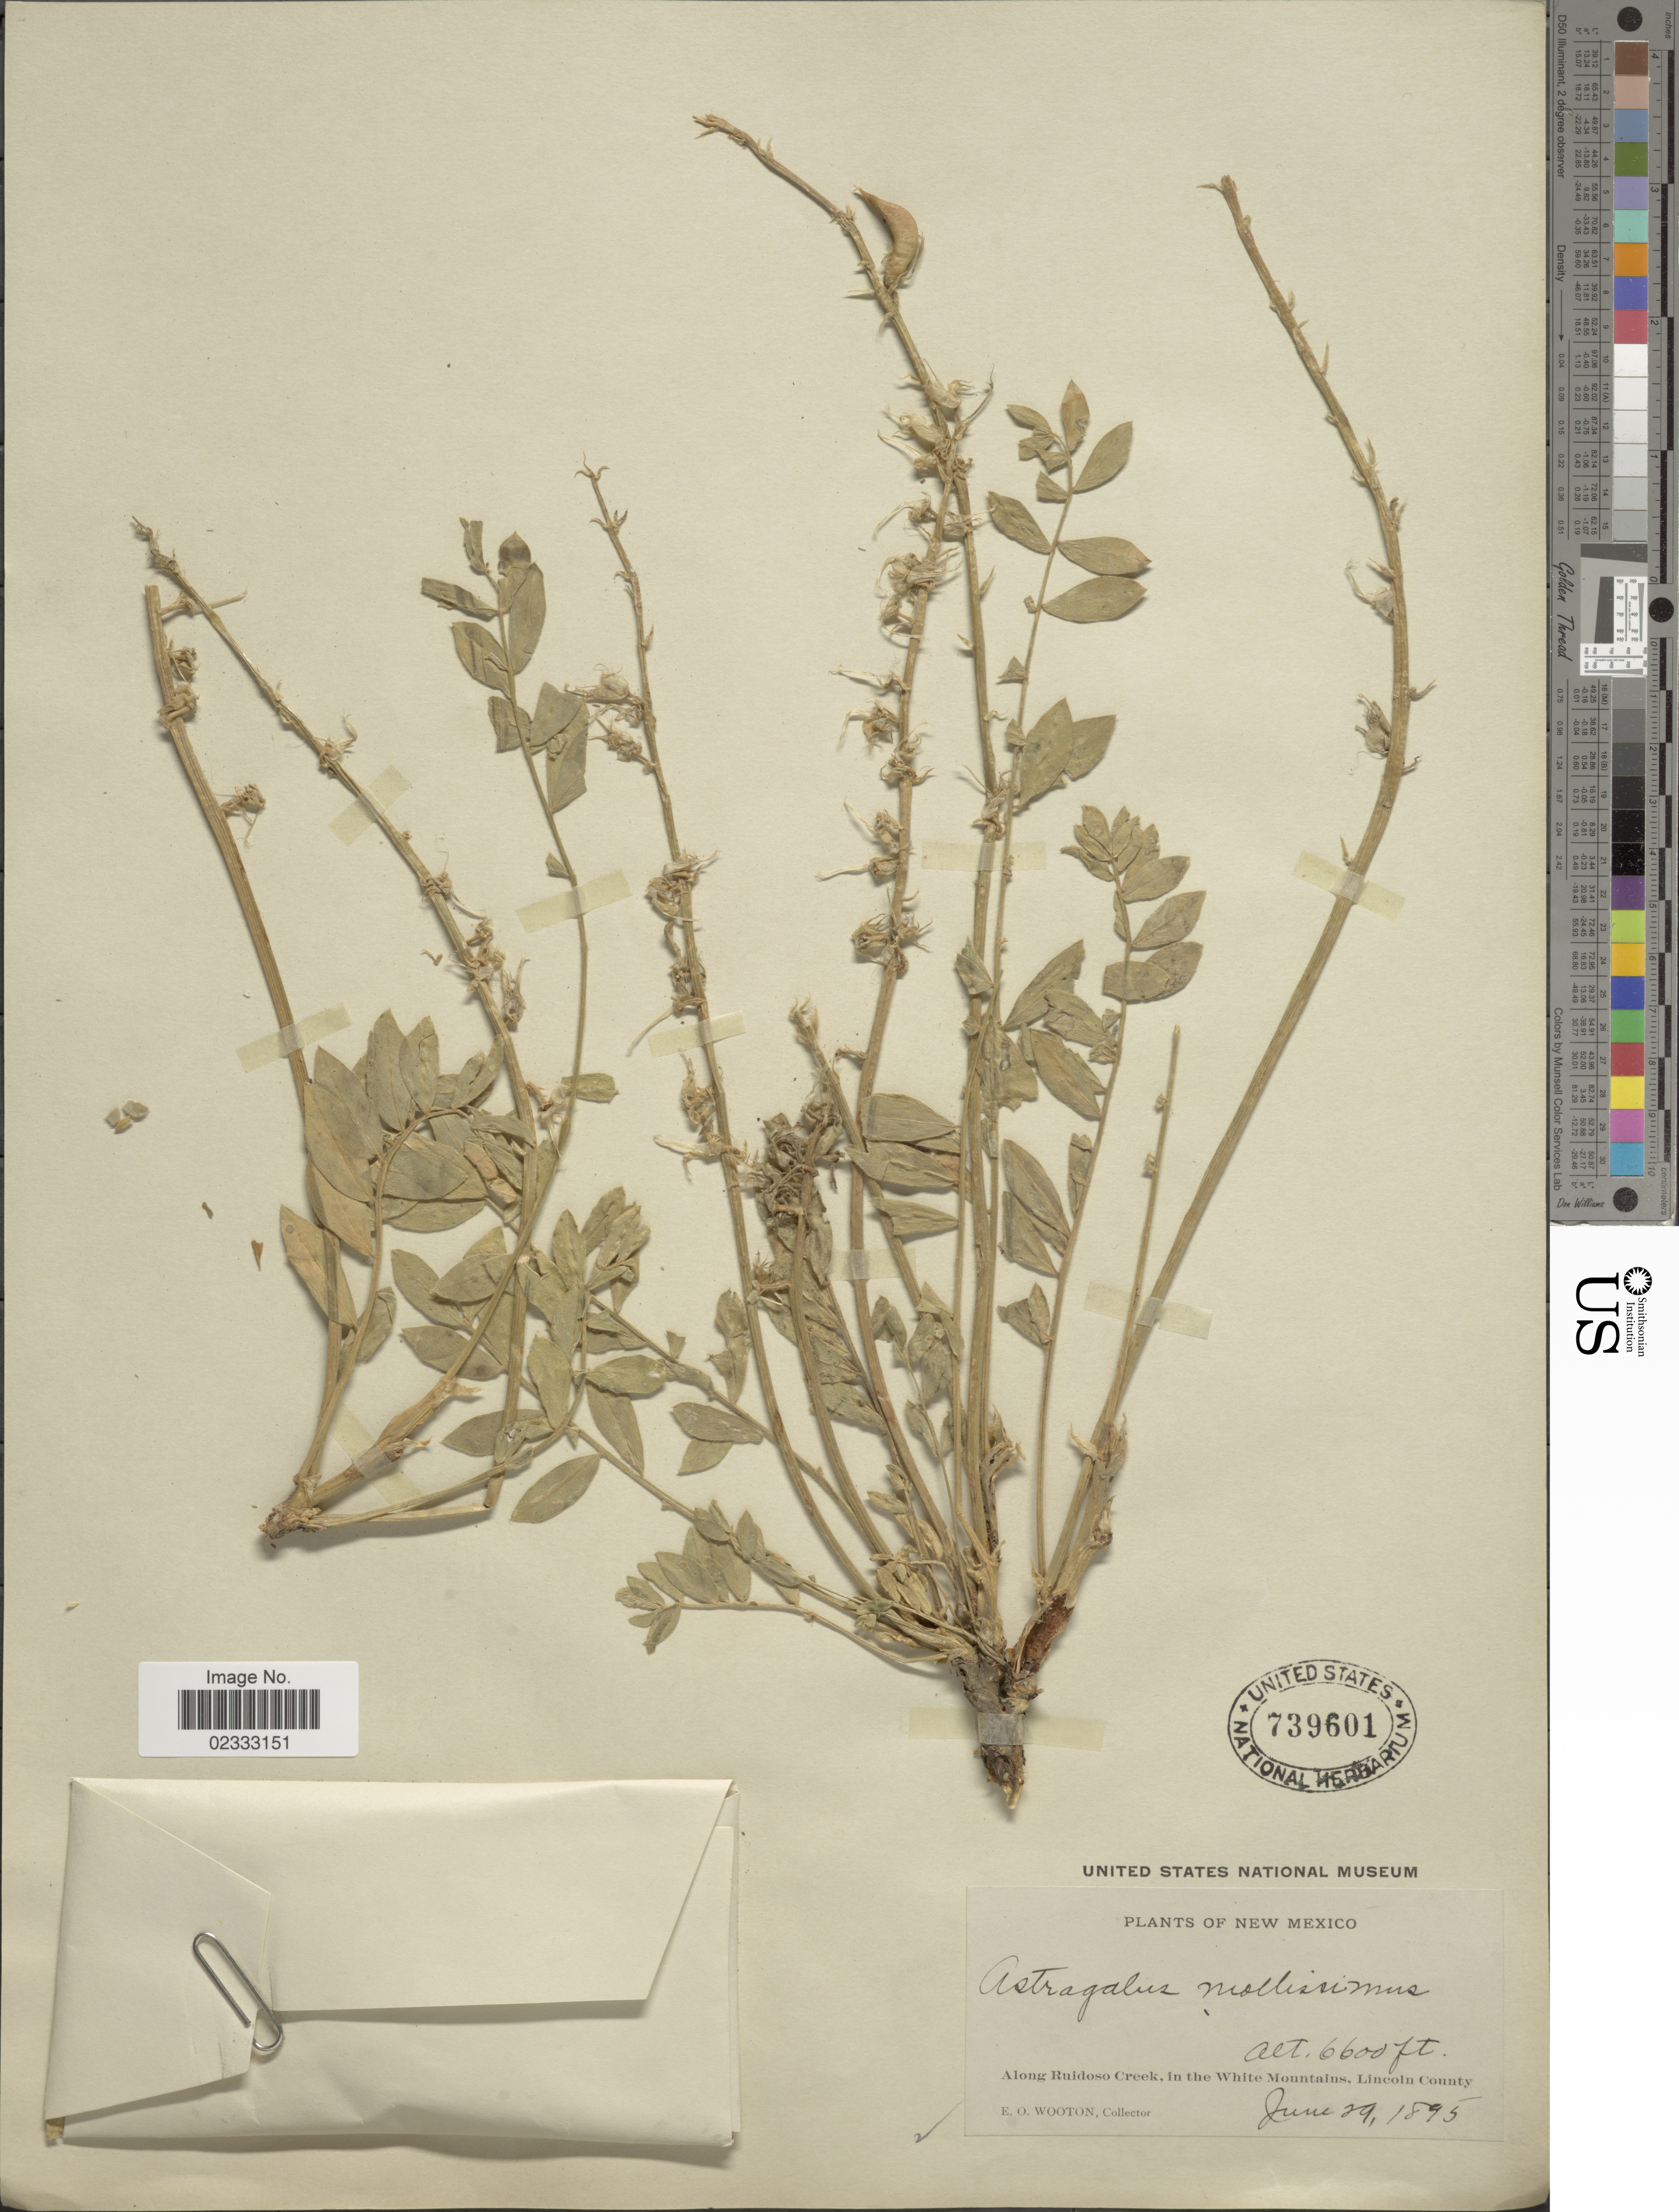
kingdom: Plantae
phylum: Tracheophyta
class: Magnoliopsida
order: Fabales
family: Fabaceae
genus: Astragalus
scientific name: Astragalus mollissimus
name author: Torr.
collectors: E. O. Wooton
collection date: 1895-06-29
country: United States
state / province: New Mexico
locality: New Mexico, Along Ruidoso Creek, in the White Mountains, Lincoln County.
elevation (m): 2012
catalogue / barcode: US 739601